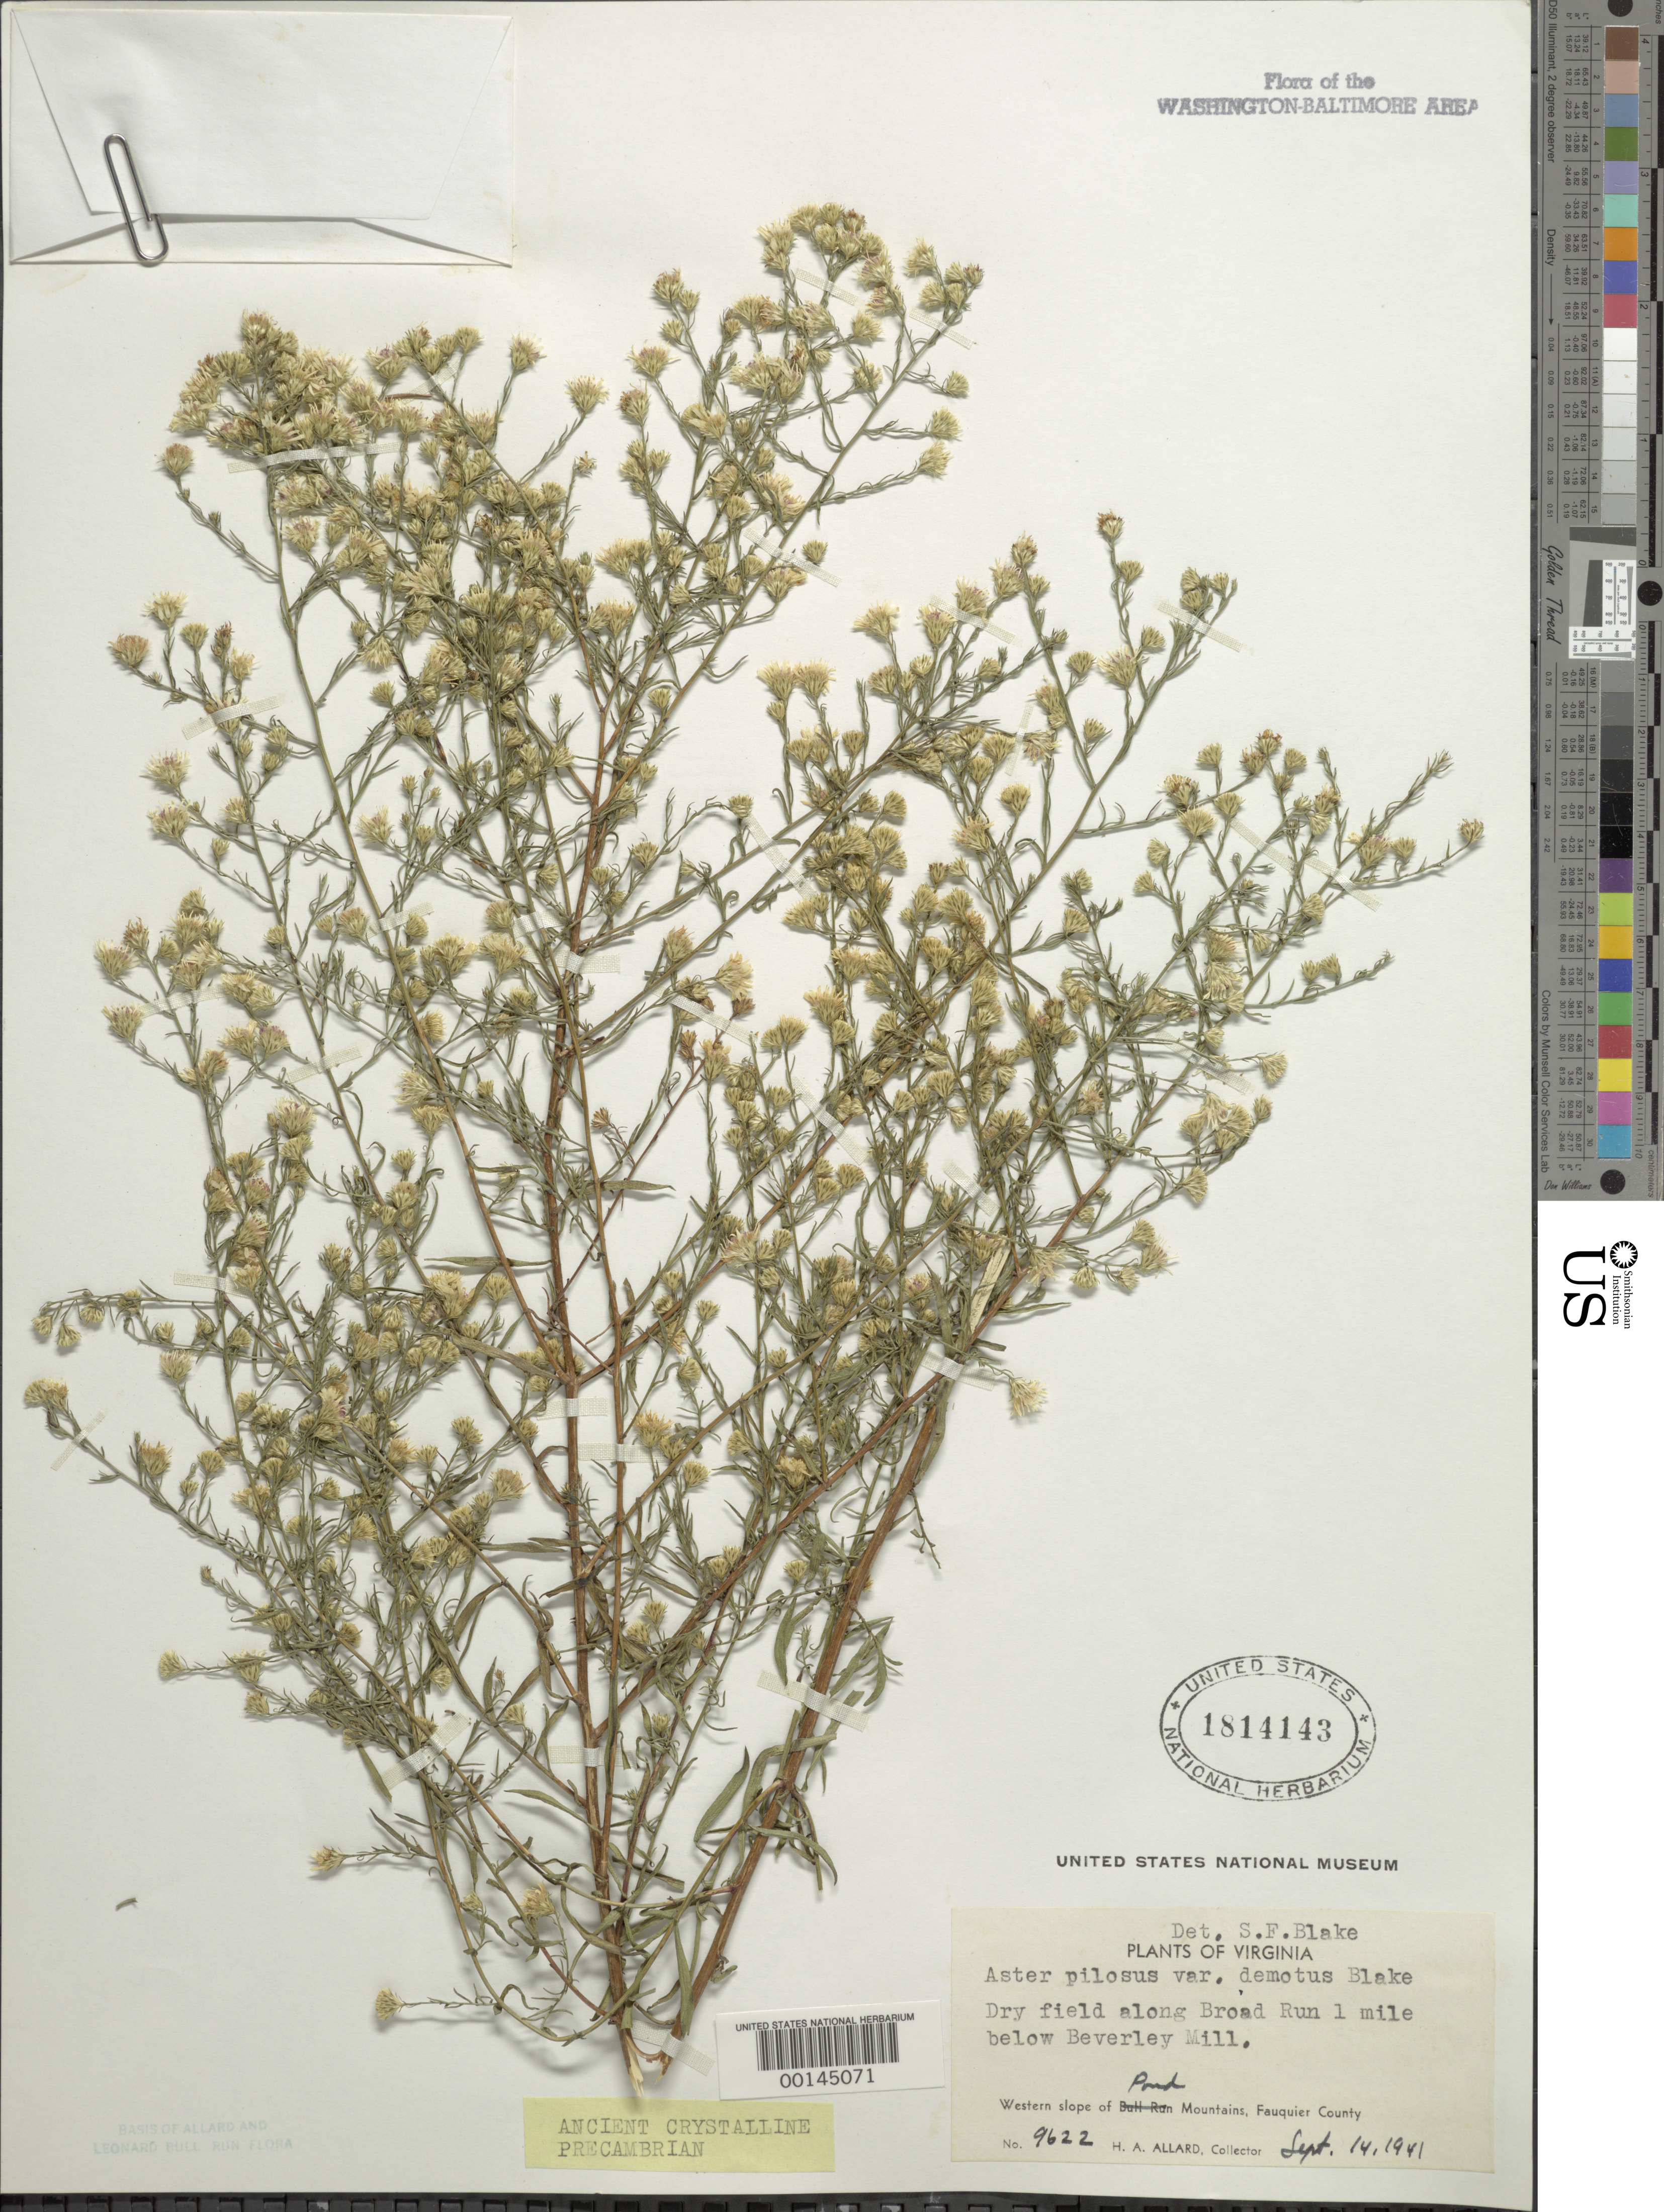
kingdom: Plantae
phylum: Tracheophyta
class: Magnoliopsida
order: Asterales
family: Asteraceae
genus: Symphyotrichum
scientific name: Symphyotrichum pilosum var. pringlei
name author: (A. Gray) G.L. Nesom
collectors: H. A. Allard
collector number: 9622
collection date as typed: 14 Sep 1941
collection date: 1941-09-14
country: United States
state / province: Virginia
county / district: Fauquier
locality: Below Beverley Mill along Broad Run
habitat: Dry field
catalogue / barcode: US 1814143